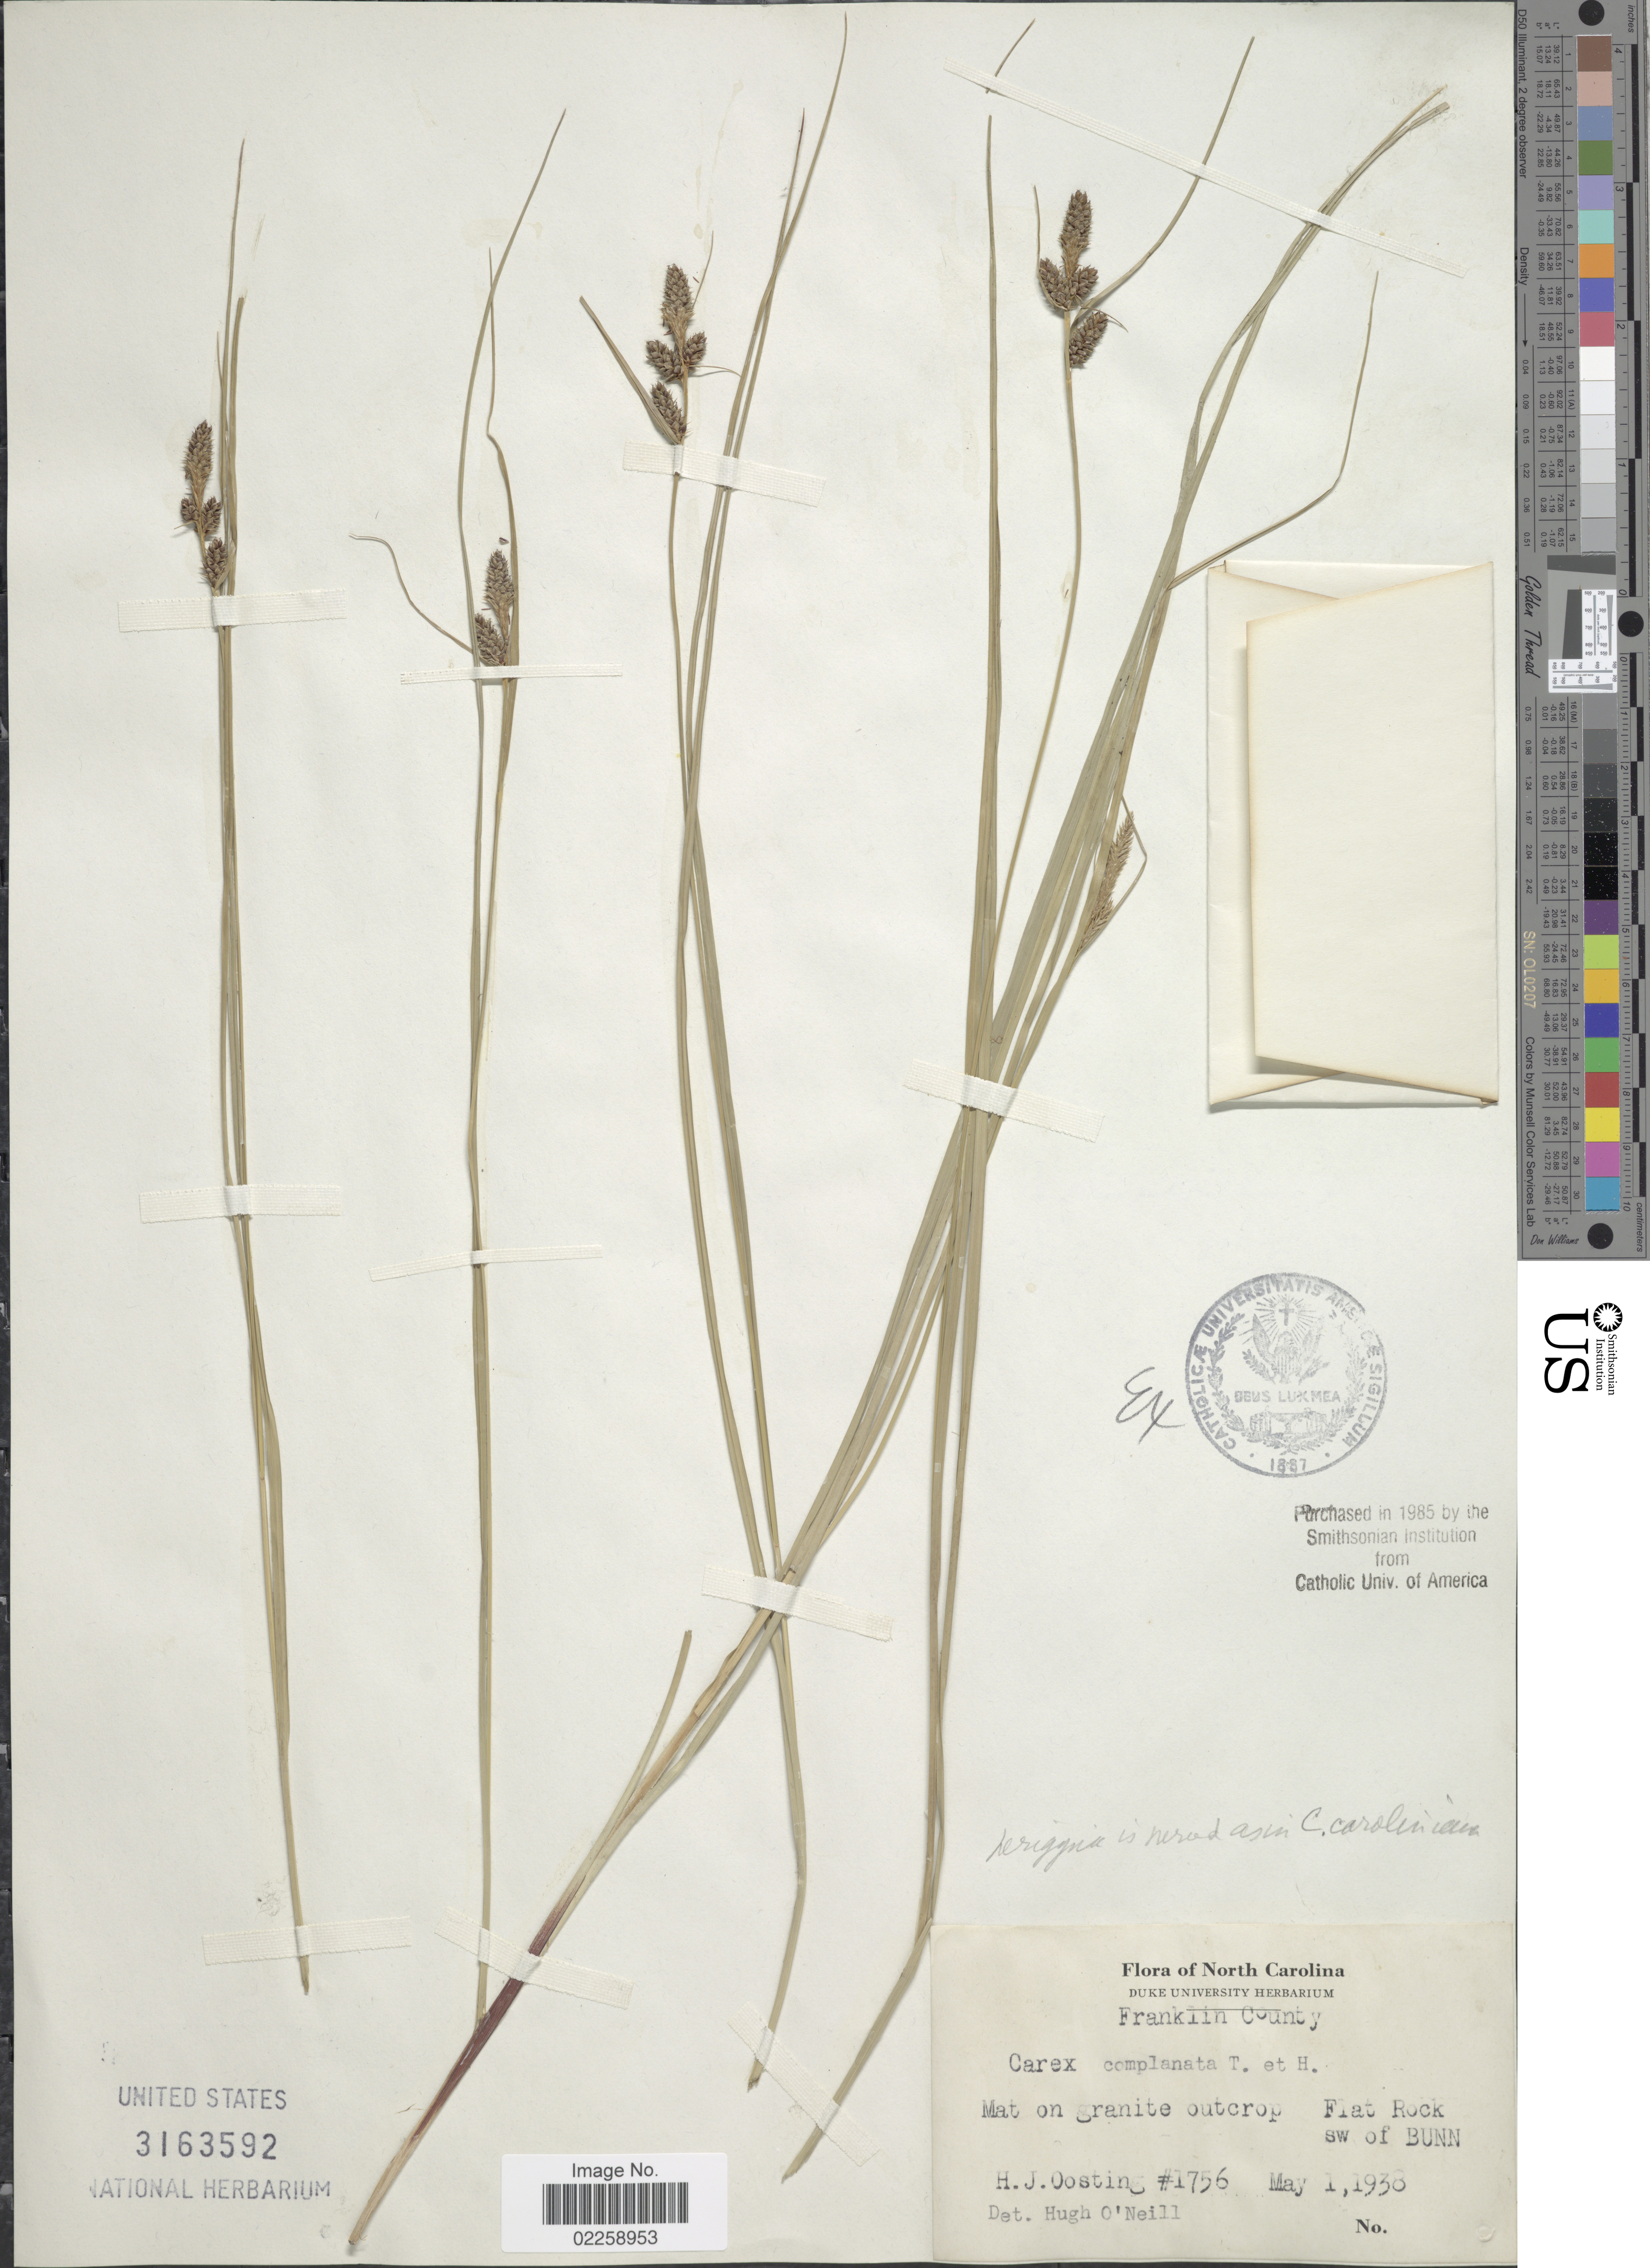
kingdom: Plantae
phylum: Tracheophyta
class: Liliopsida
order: Poales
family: Cyperaceae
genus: Carex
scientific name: Carex complanata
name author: Torr. & Hook.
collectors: H. Oosting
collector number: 1756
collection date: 1938-05-01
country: United States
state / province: North Carolina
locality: Franklin County, Flat Rock sw of Bunn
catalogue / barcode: US 3163592